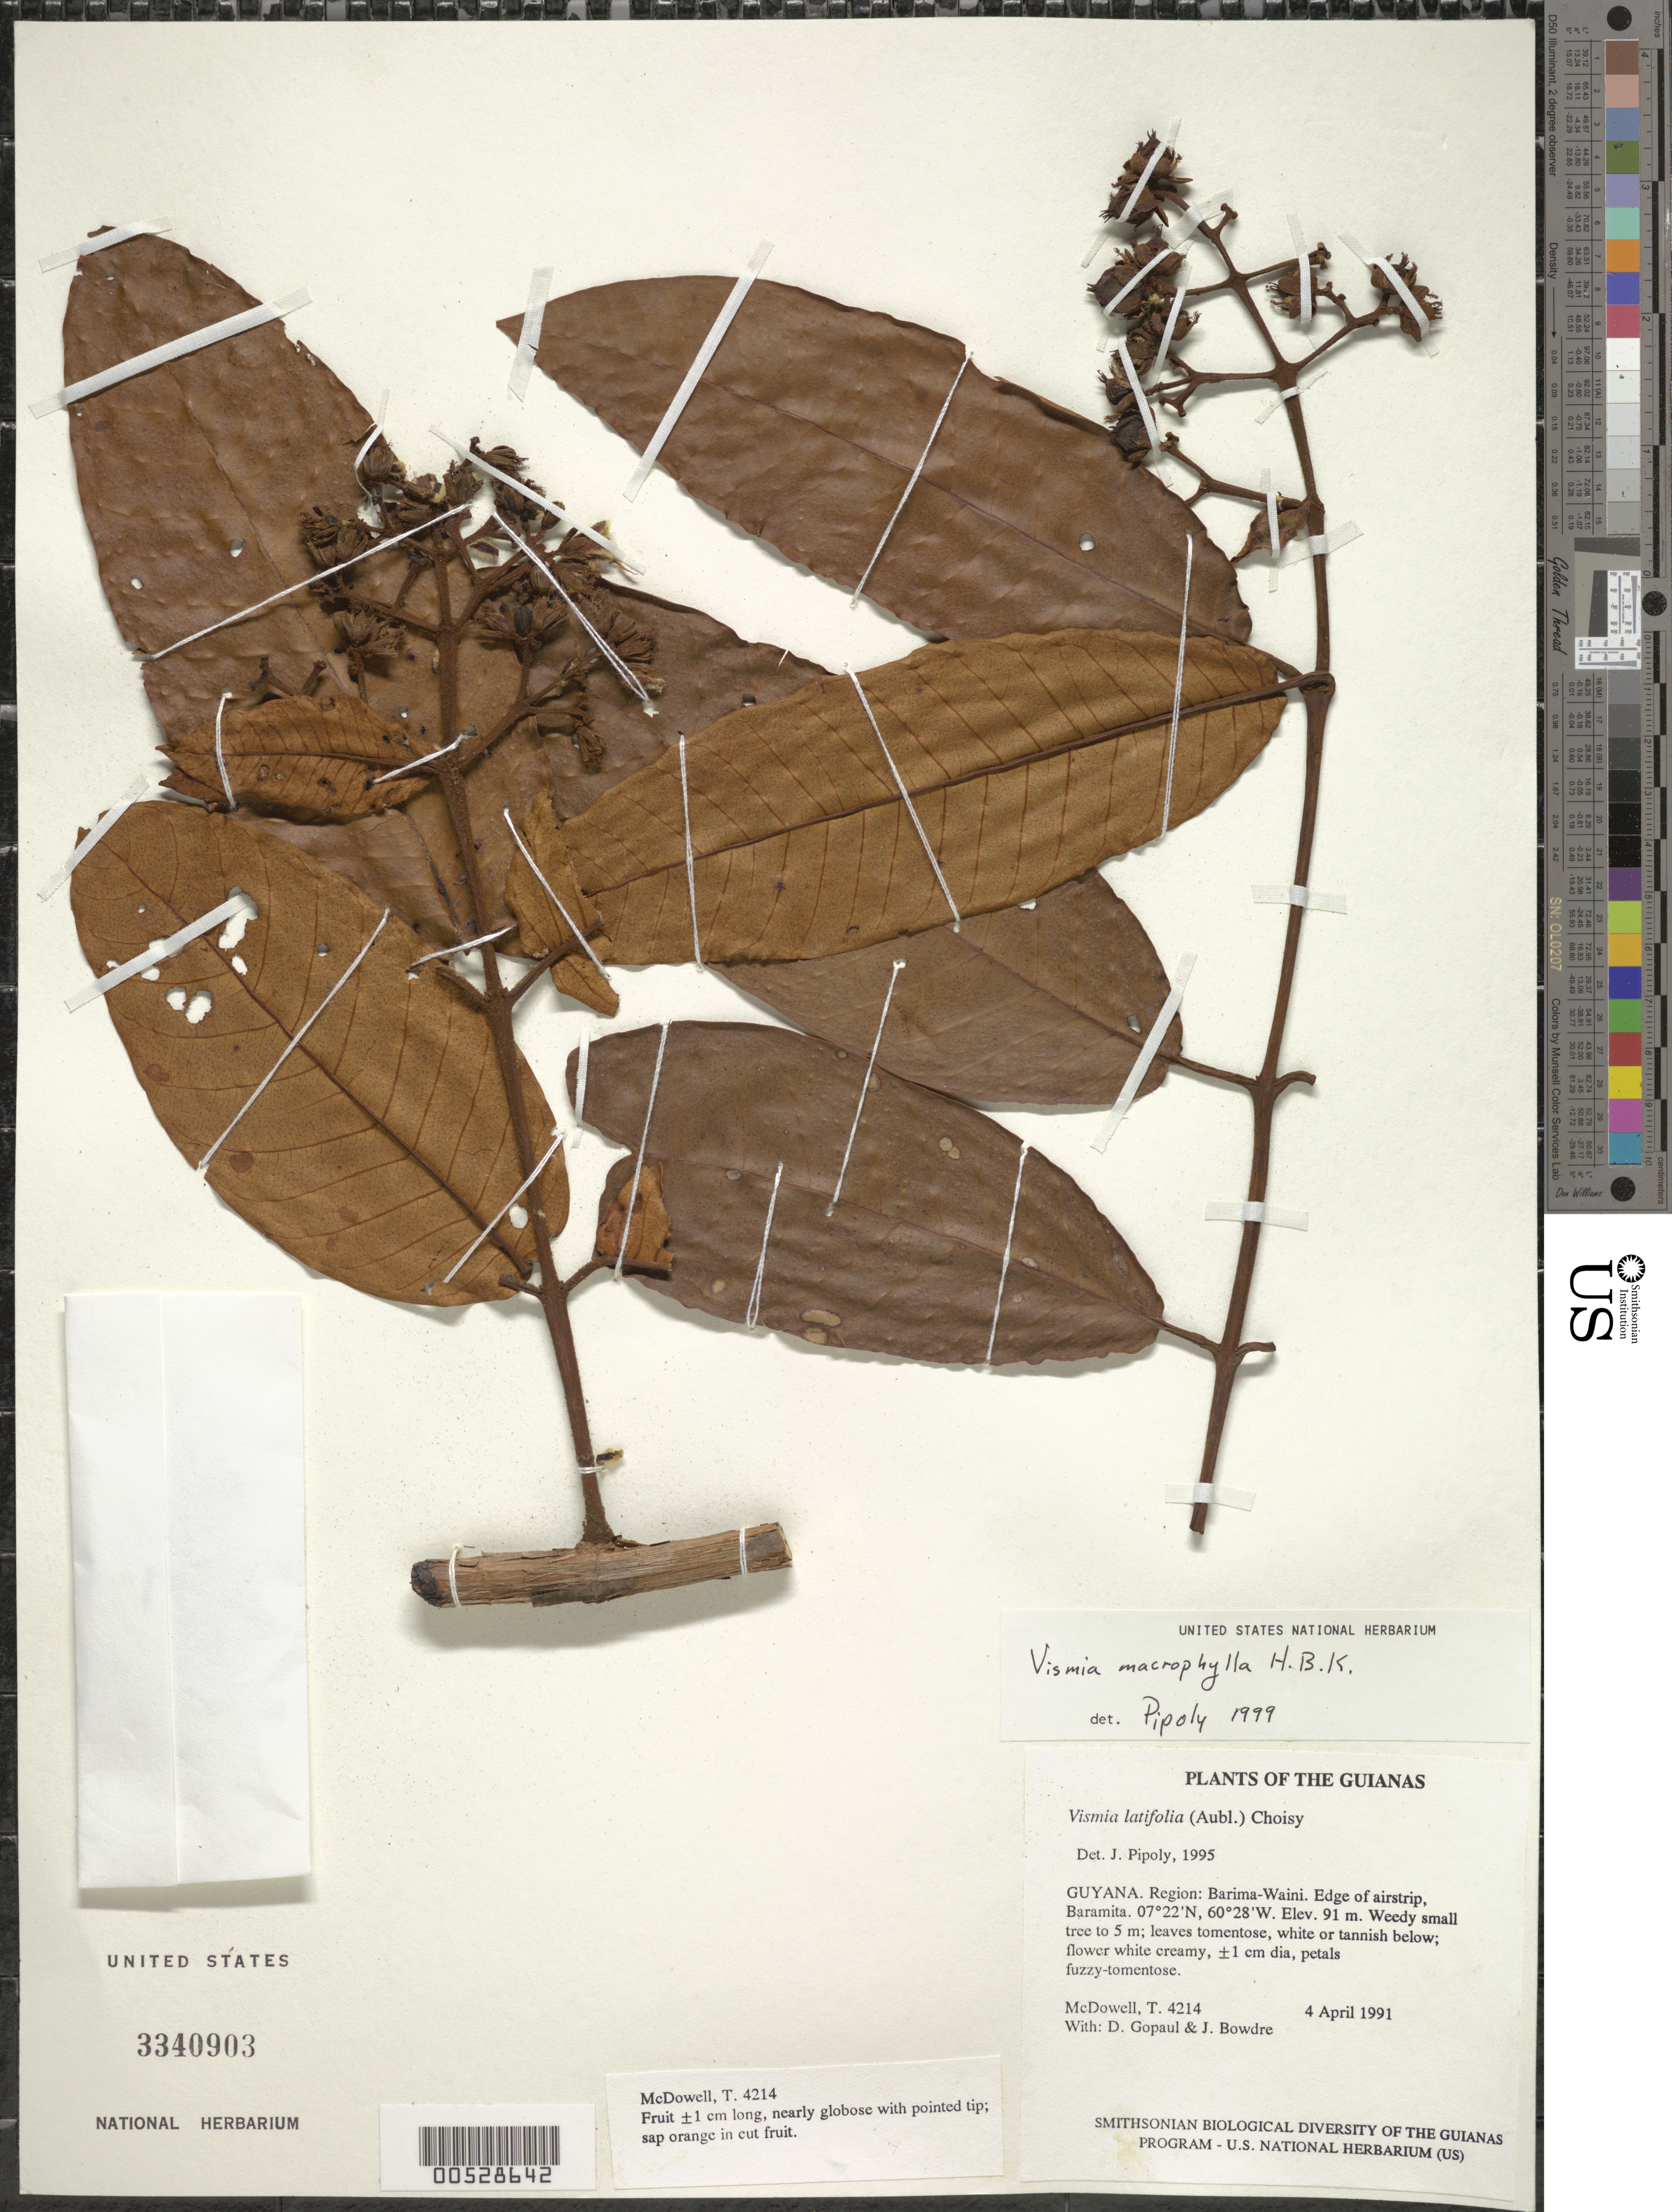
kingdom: Plantae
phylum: Tracheophyta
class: Magnoliopsida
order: Malpighiales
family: Hypericaceae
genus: Vismia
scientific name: Vismia macrophylla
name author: Kunth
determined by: Pipoly, J. J., III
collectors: T. McDowell, D. Gopaul & J. Bowdre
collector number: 4214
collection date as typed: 4 April 1991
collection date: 1991-04-04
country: Guyana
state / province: Barima-Waini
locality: Edge of airstrip, Baramita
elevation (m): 91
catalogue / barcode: US 3340903